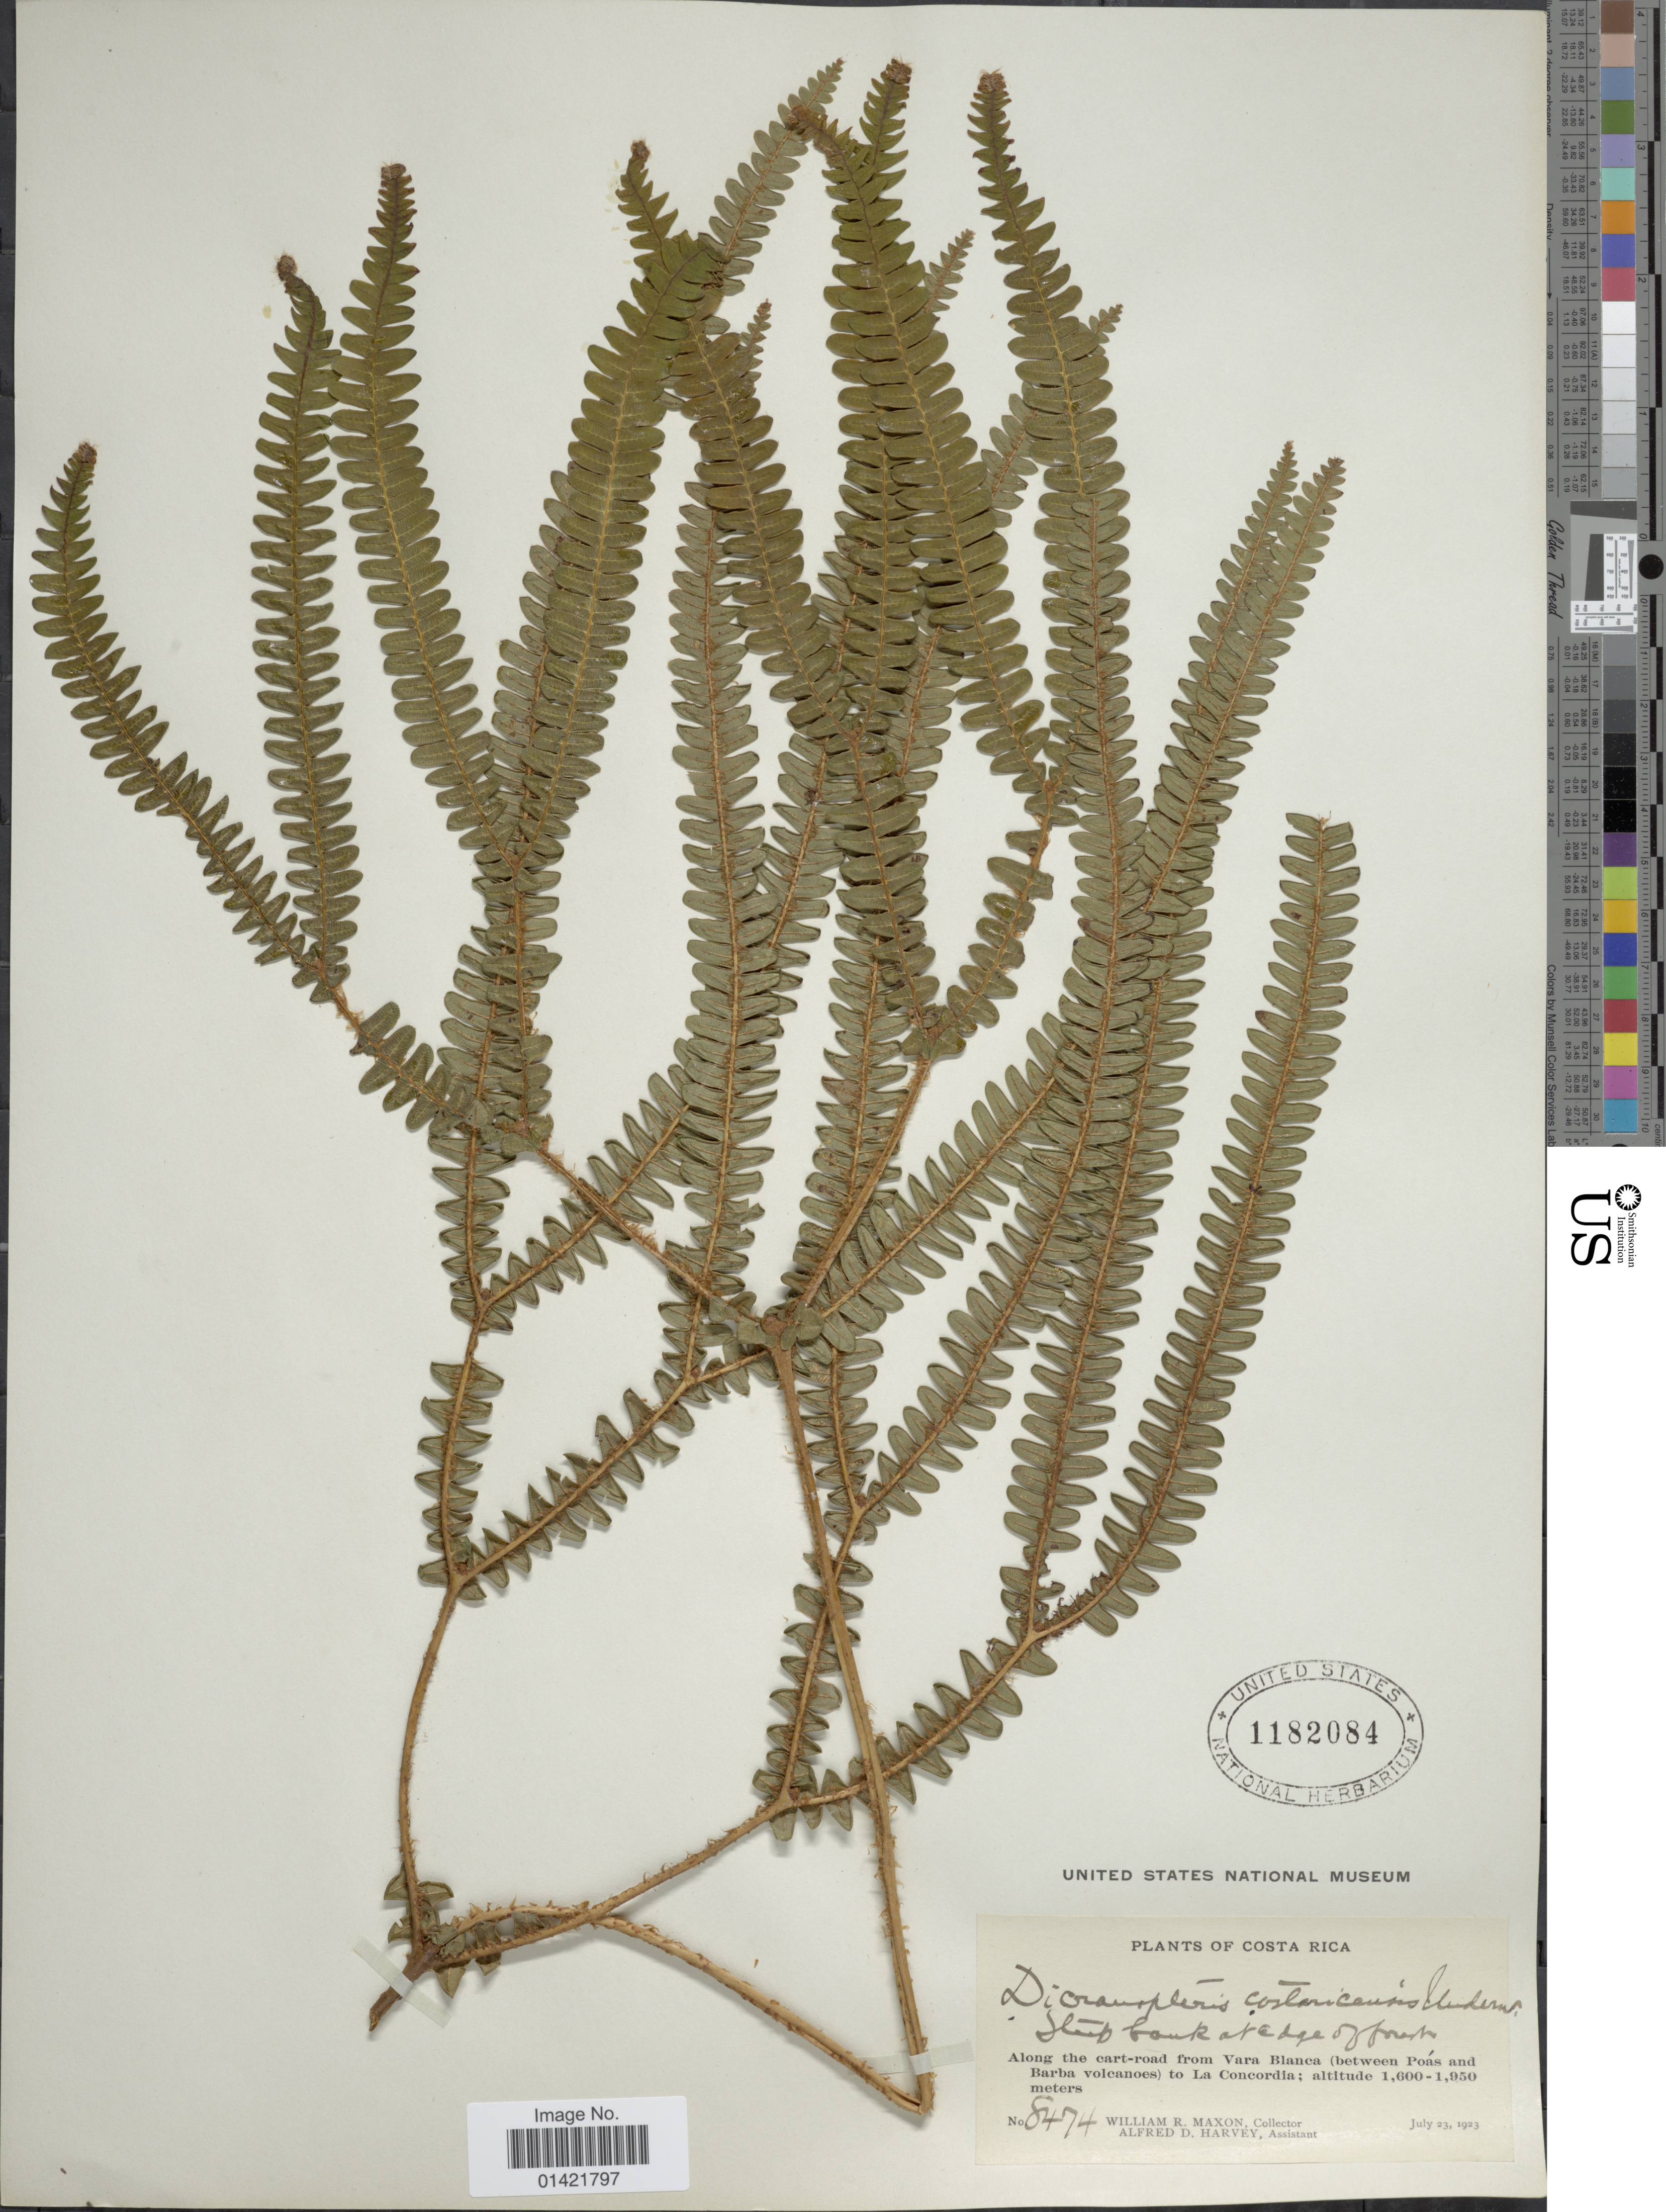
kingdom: Plantae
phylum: Tracheophyta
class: Polypodiopsida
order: Gleicheniales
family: Gleicheniaceae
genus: Sticherus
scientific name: Sticherus revolutus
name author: (Kunth) Ching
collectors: W. R. Maxon & A. D. Harvey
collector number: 8474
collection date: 1923-07-23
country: Costa Rica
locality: Along the cart-road from Vara Blanca (between Poas and Barba volcanoes) to La Concordia.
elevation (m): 1600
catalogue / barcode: US 1182084